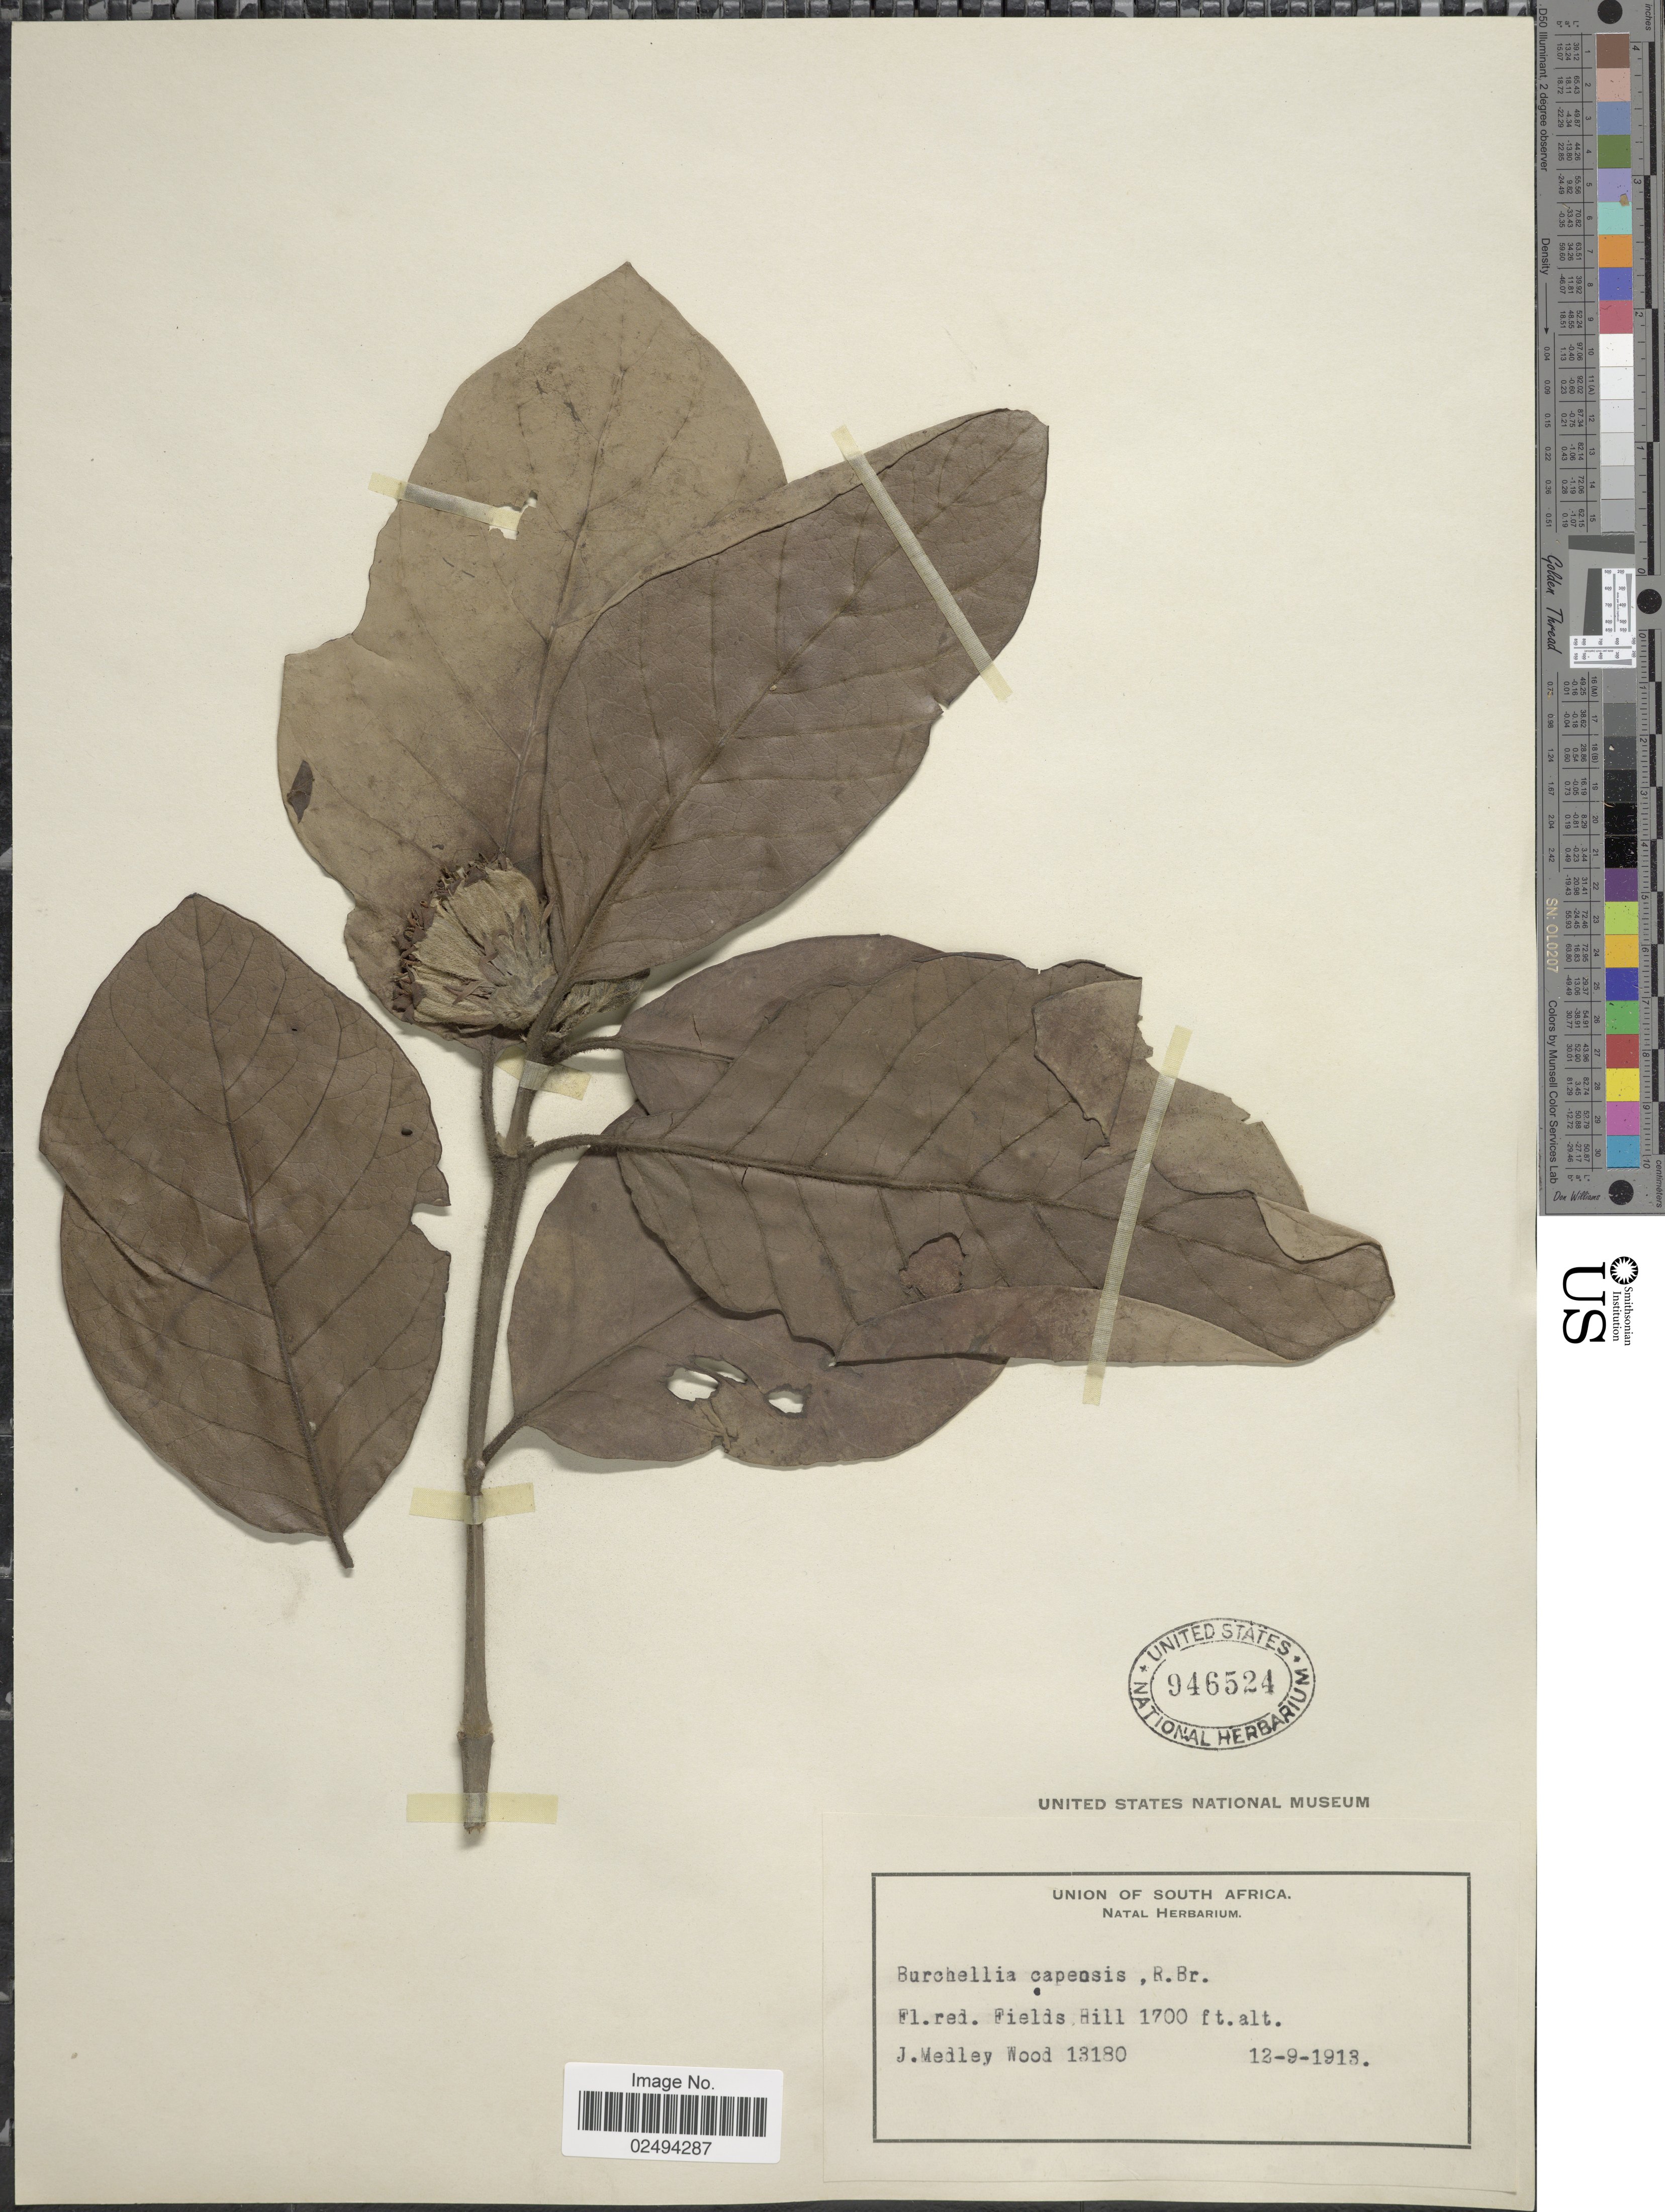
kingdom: Plantae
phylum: Tracheophyta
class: Magnoliopsida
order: Gentianales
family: Rubiaceae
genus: Burchellia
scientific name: Burchellia capensis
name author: R. Br.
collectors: J. M. Wood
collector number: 13180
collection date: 1913-09-12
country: South Africa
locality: Union of South Africa, Fields Hill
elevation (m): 518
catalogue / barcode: US 946524